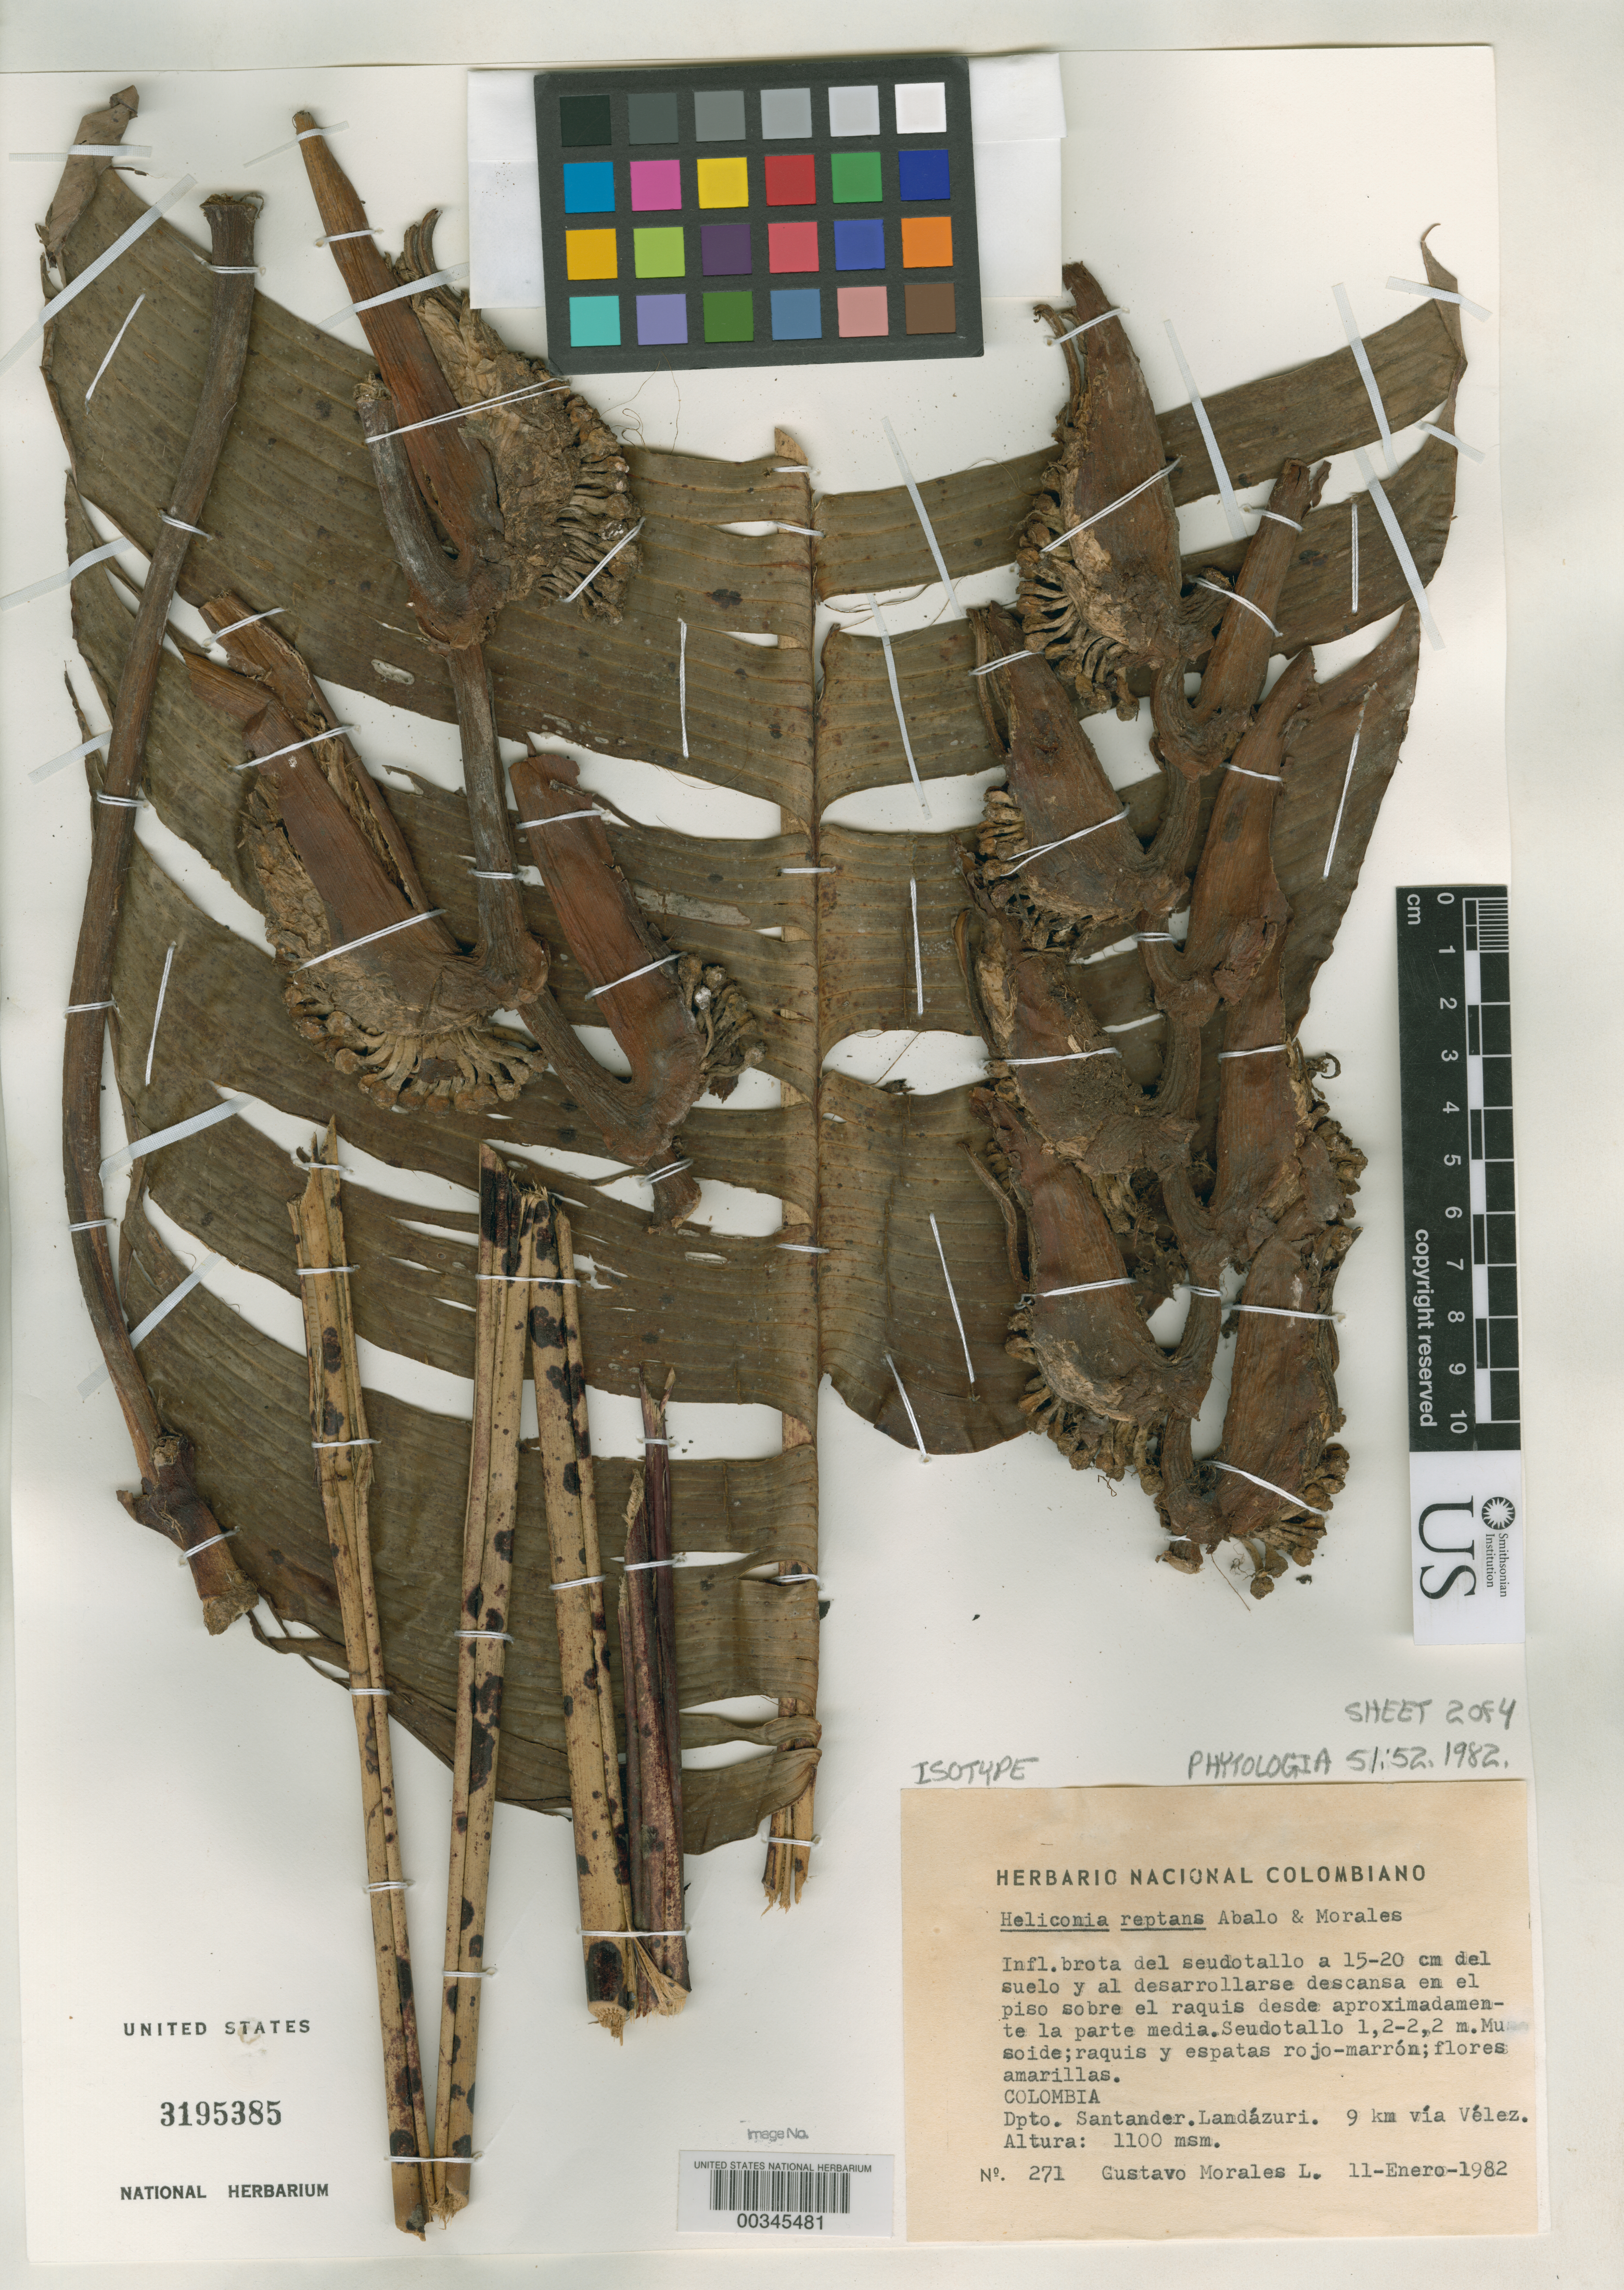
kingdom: Plantae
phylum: Tracheophyta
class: Liliopsida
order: Zingiberales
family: Heliconiaceae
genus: Heliconia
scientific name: Heliconia reptans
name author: Abalo & G. Morales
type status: Isotype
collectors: G. Morales L.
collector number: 271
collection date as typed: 11 Jan 1982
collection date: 1982-01-11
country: Colombia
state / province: Santander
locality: Landazuri, 9 km via Velez.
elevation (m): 1100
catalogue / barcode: US 3195385